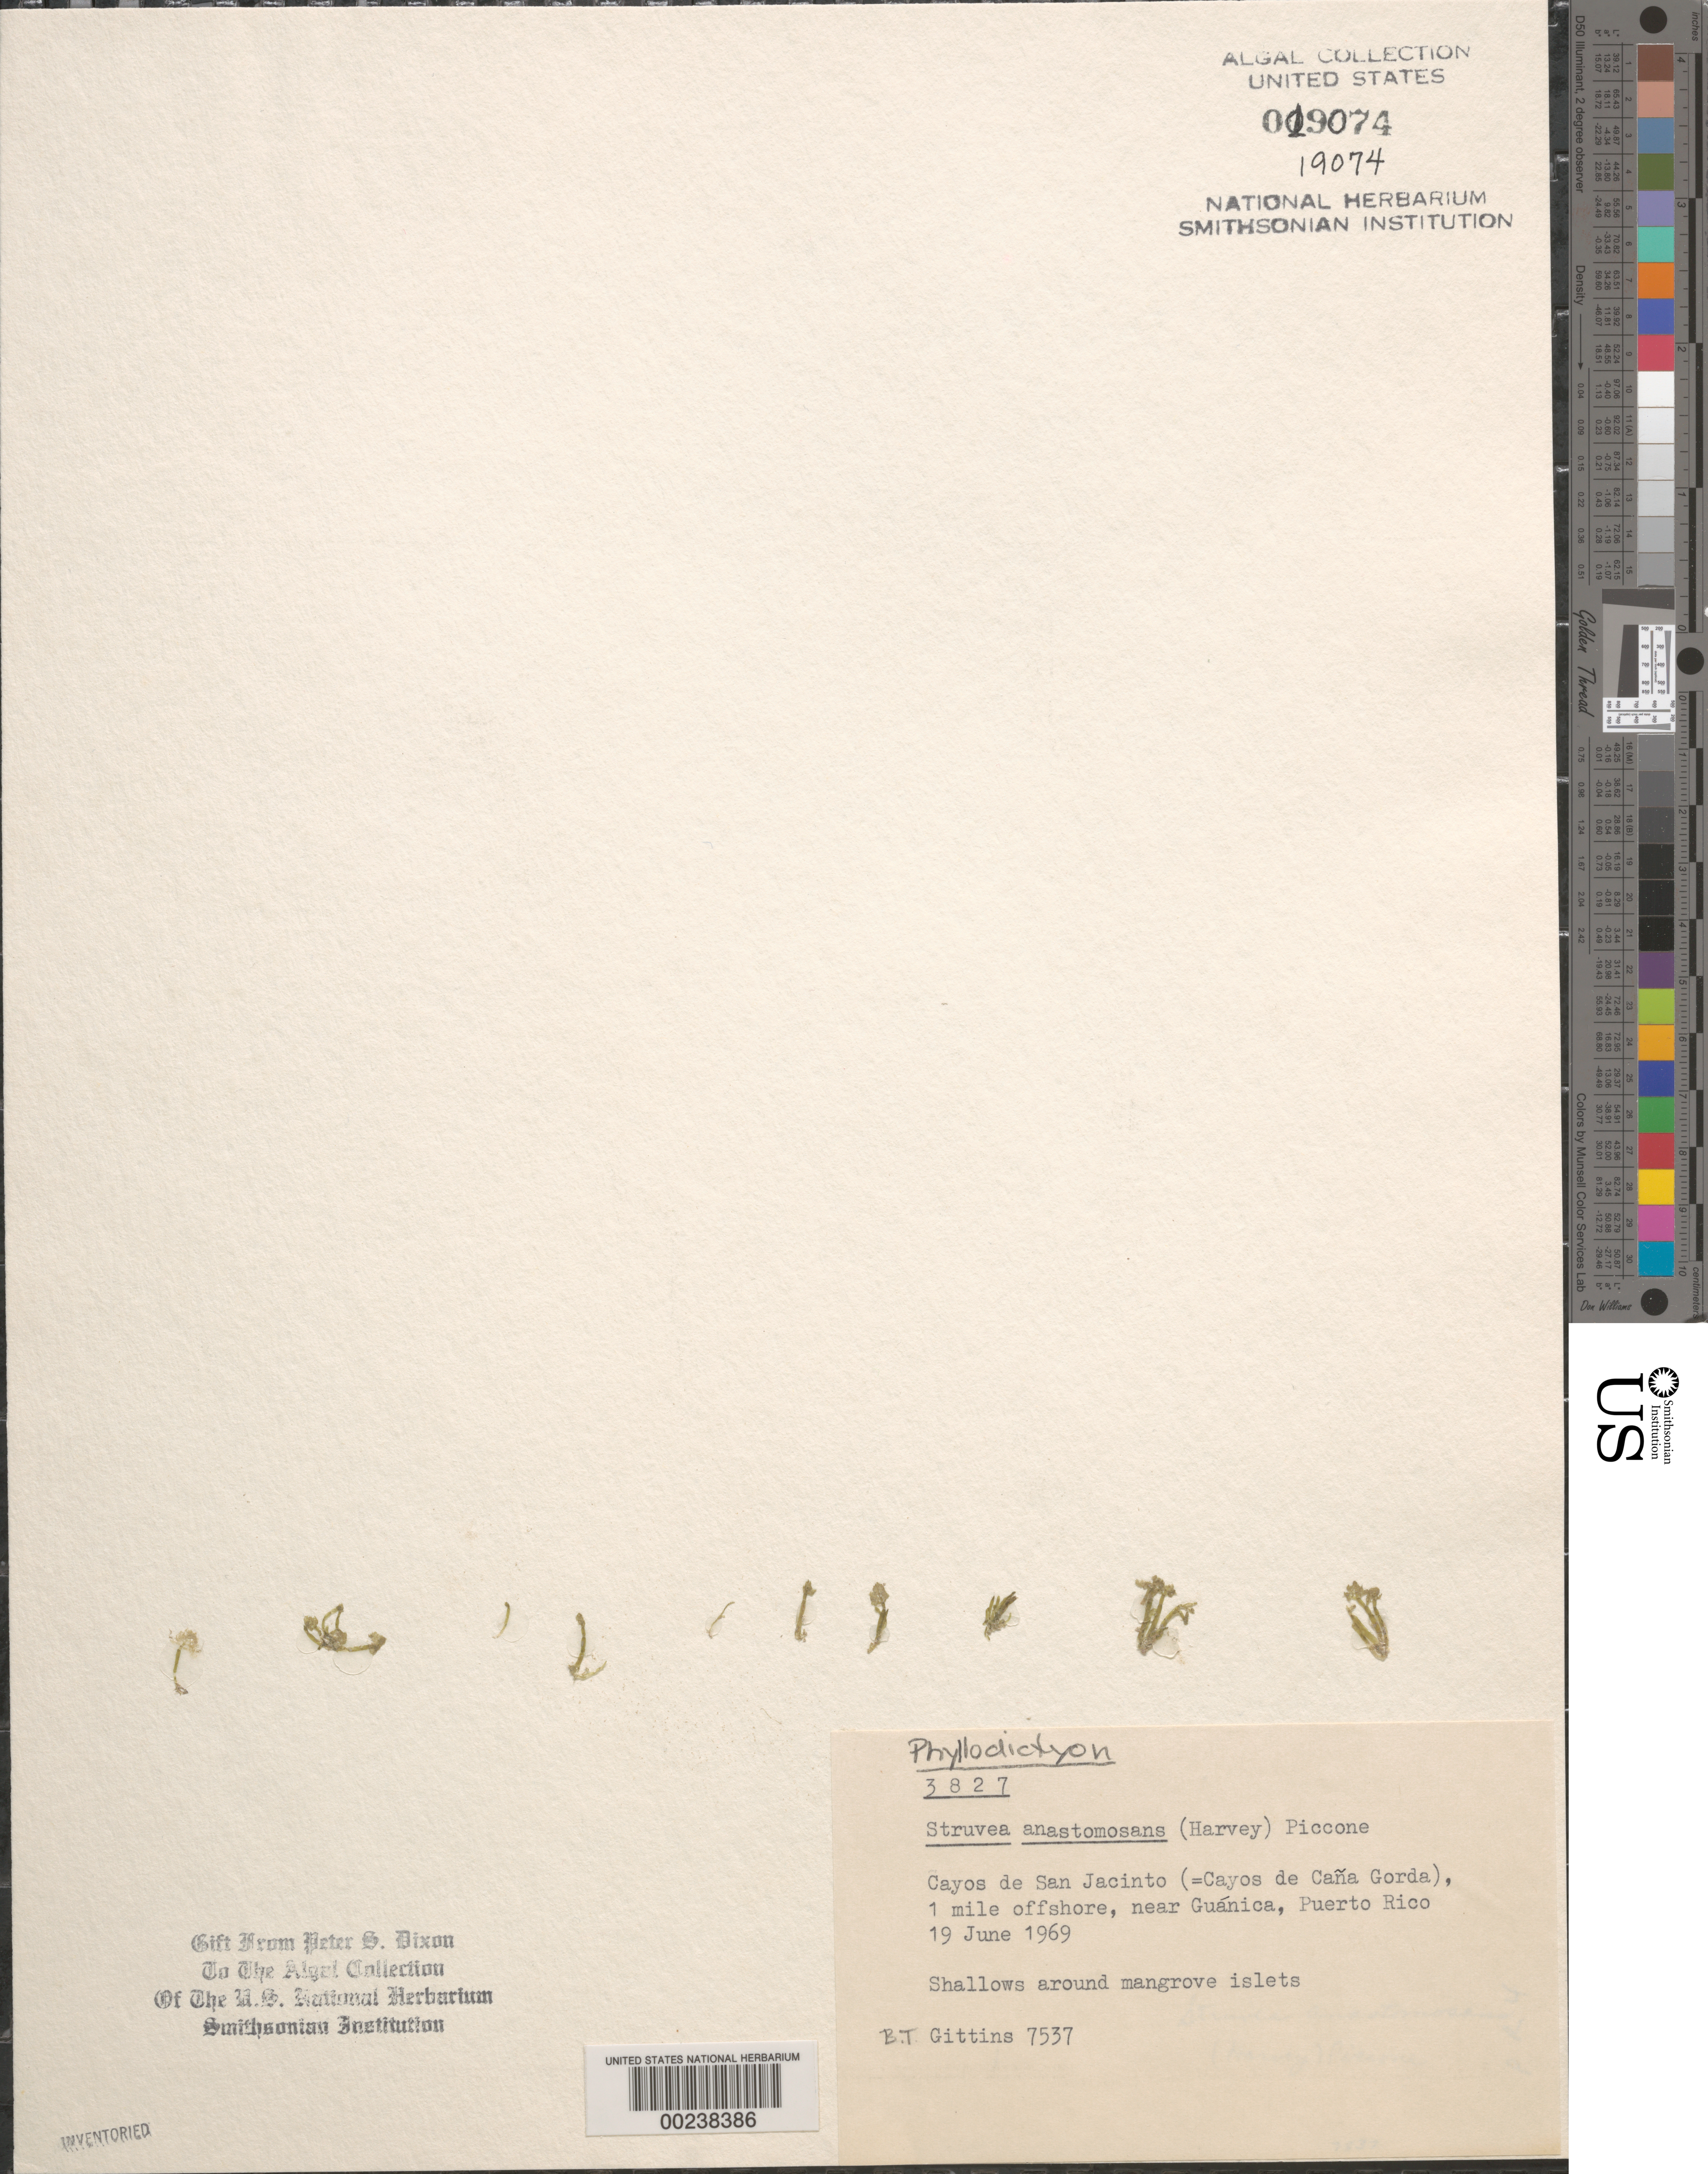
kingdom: Plantae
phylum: Chlorophyta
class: Ulvophyceae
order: Siphonocladales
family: Boodleaceae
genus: Phyllodictyon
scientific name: Phyllodictyon anastomosans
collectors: B. Gittins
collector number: BTG 7537 & PSD 3827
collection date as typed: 19 Jun 1969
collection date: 1969-06-19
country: Puerto Rico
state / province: Guanica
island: Cayos de San Jacinto (Cayos de Cana Gorda)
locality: Guanica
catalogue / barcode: US 19074